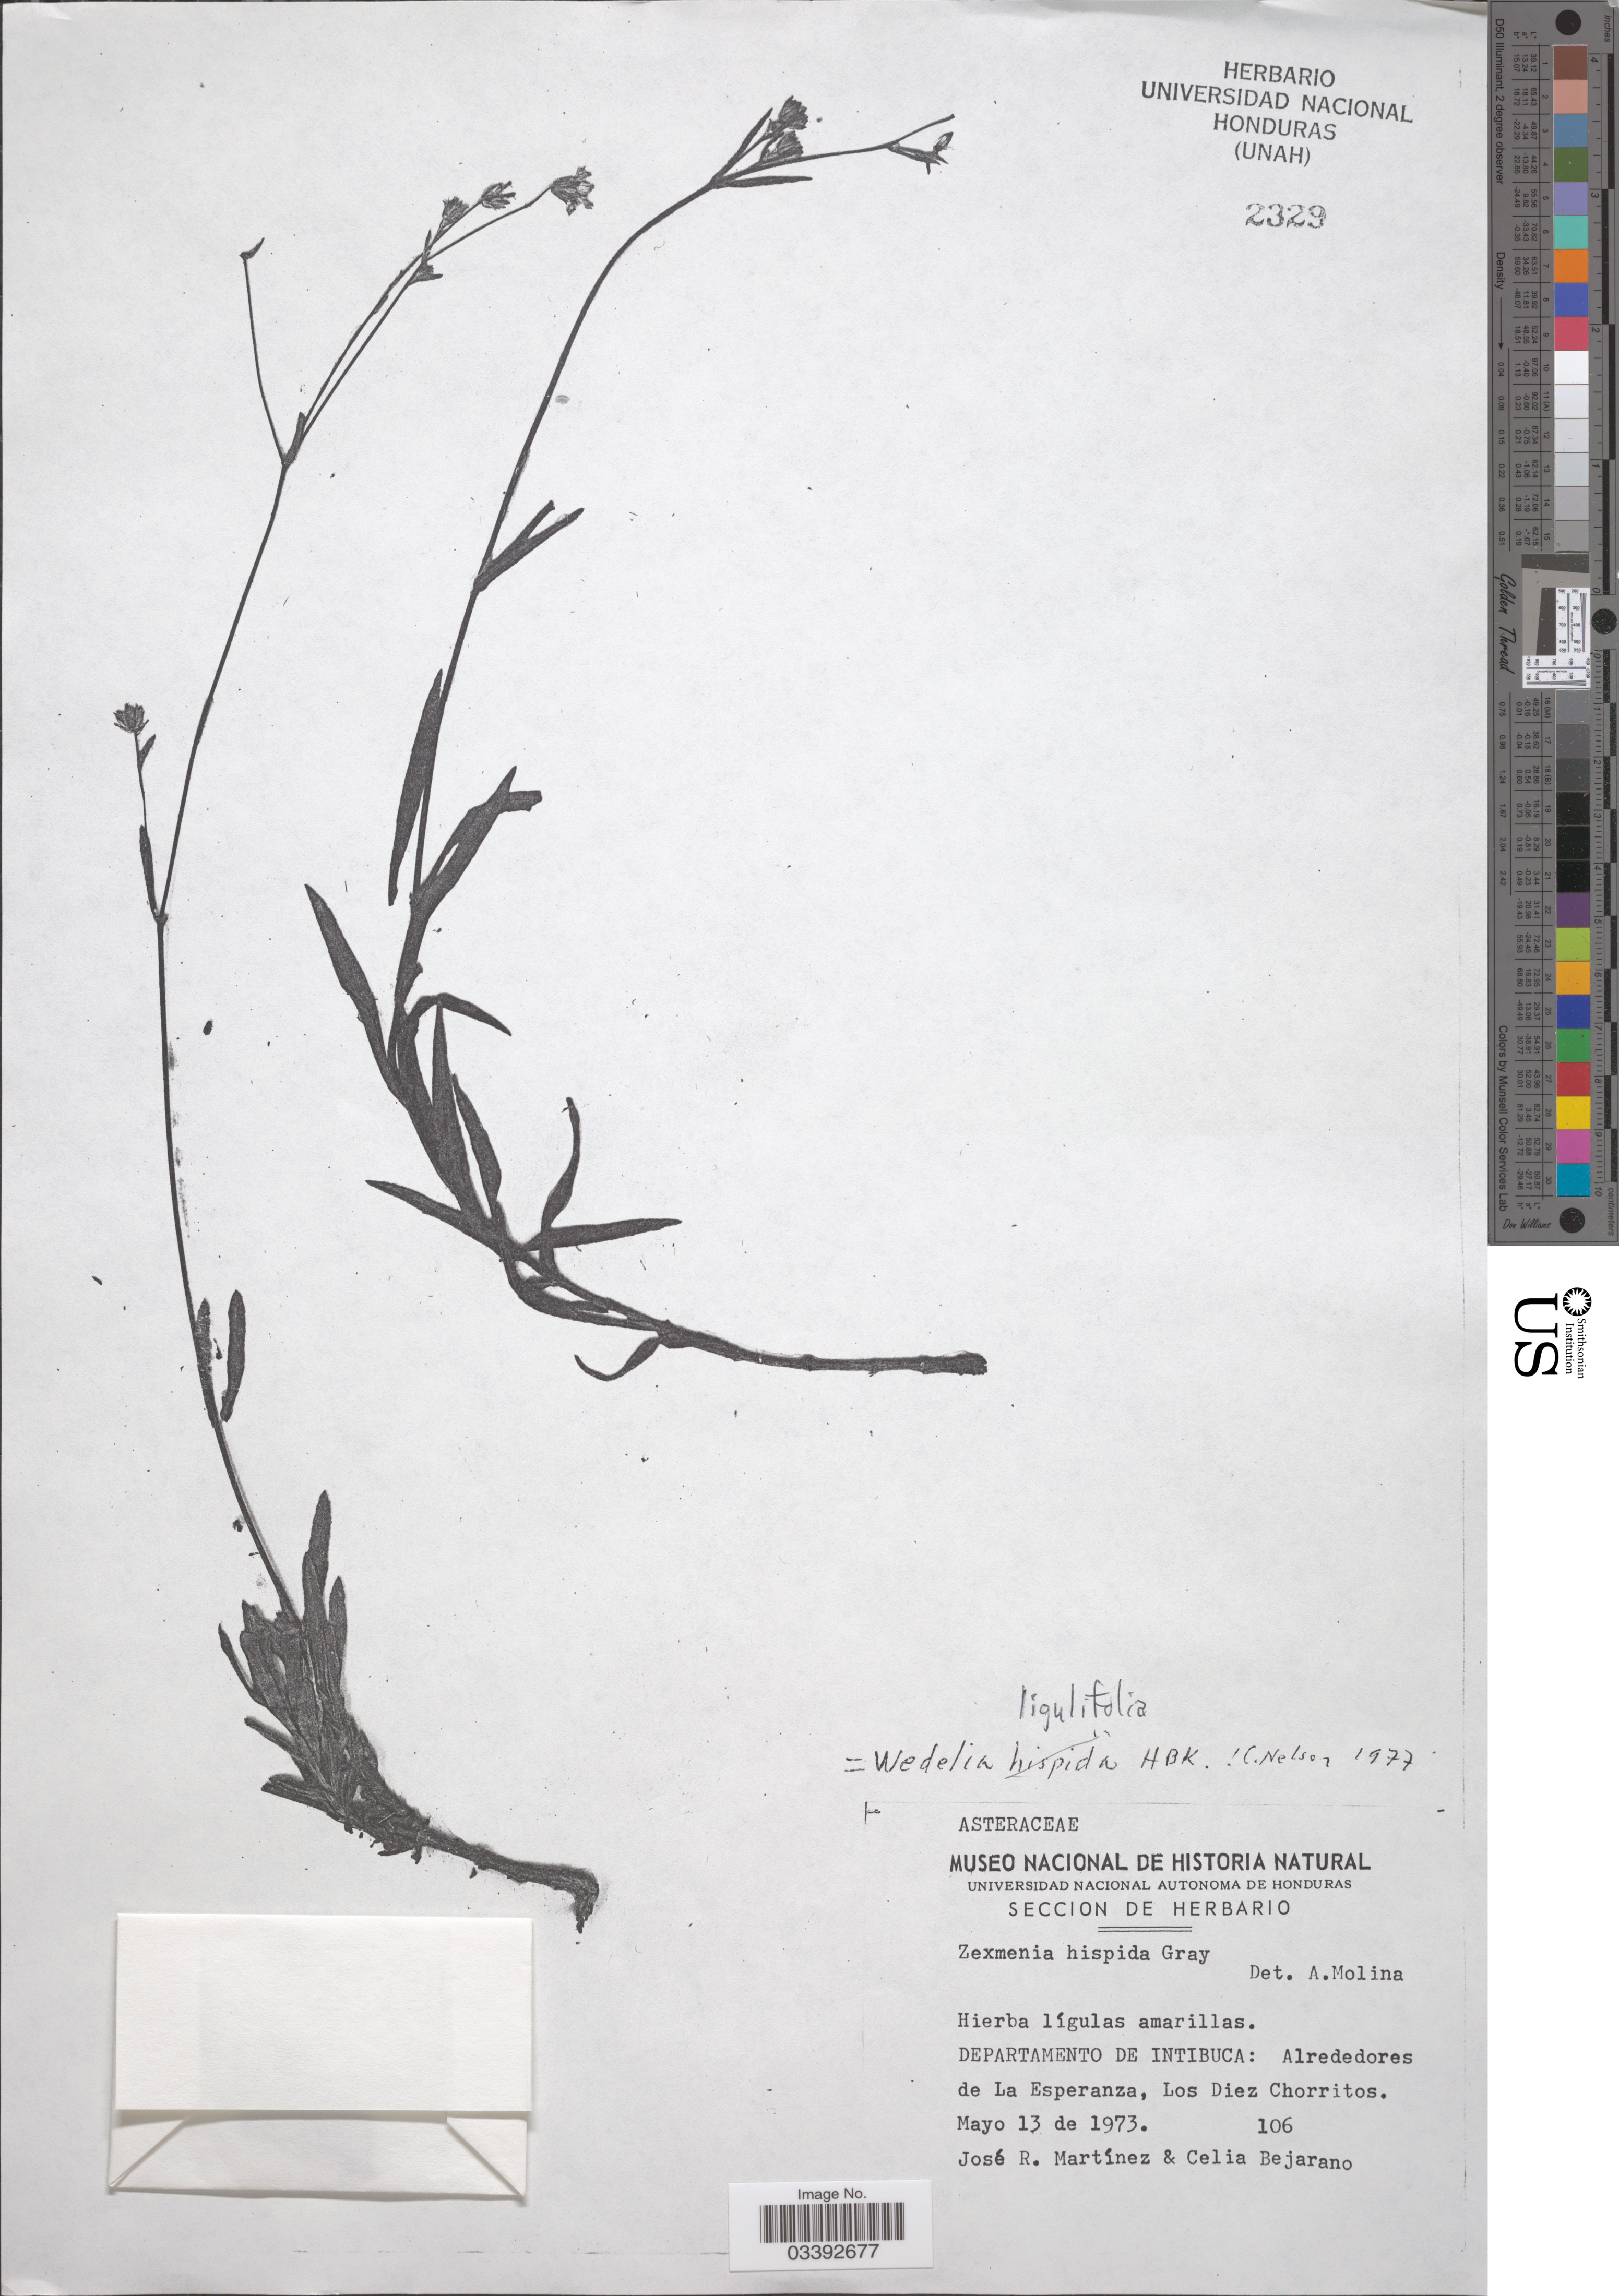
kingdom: Plantae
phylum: Tracheophyta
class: Magnoliopsida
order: Asterales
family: Asteraceae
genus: Zexmenia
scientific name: Zexmenia ligulifolia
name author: Standl. & L.O. Williams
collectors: J. Martínez & C. Bejarano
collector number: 106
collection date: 1973-05-13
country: Honduras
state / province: Intibuca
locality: Departamento de Intibuca: Alrededores de La Esperanza, Los Diez Chorritos.